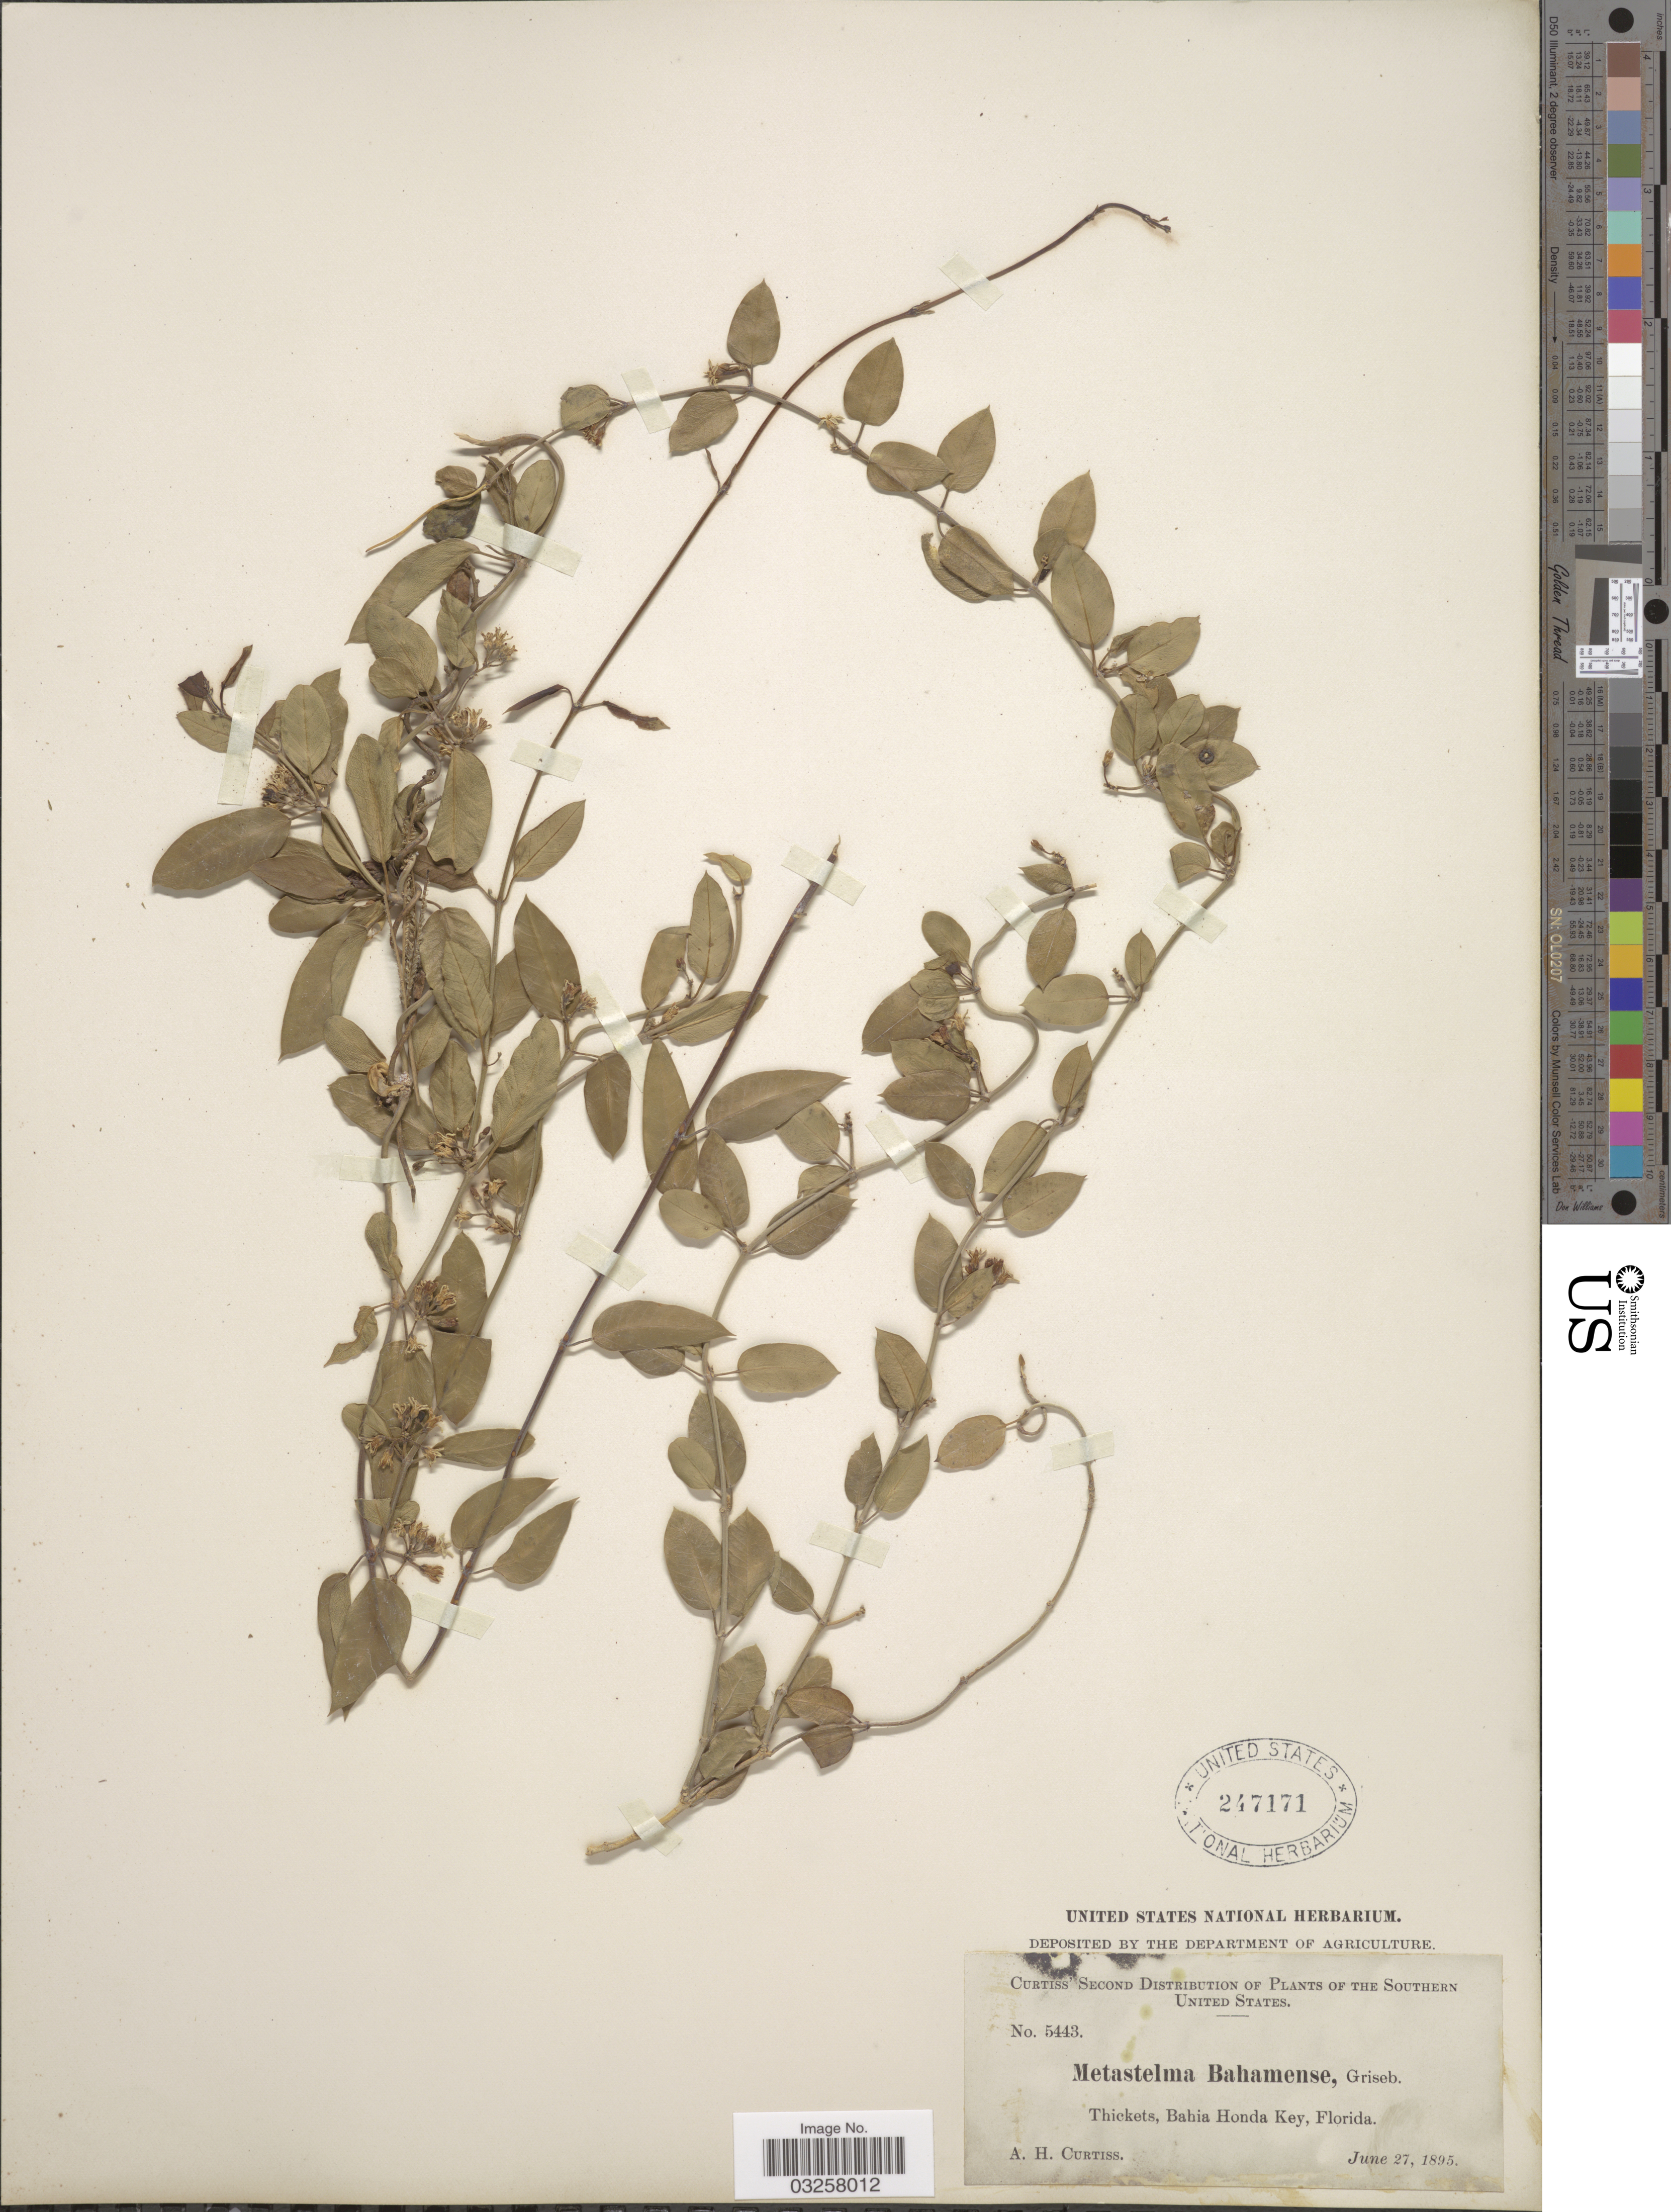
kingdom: Plantae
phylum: Tracheophyta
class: Magnoliopsida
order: Gentianales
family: Apocynaceae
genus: Metastelma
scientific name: Metastelma bahamense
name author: Griseb.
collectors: A. H. Curtiss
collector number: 5443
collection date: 1895-06-27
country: United States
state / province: Florida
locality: Southern United States. Bahia Honda Key.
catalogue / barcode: US 247171